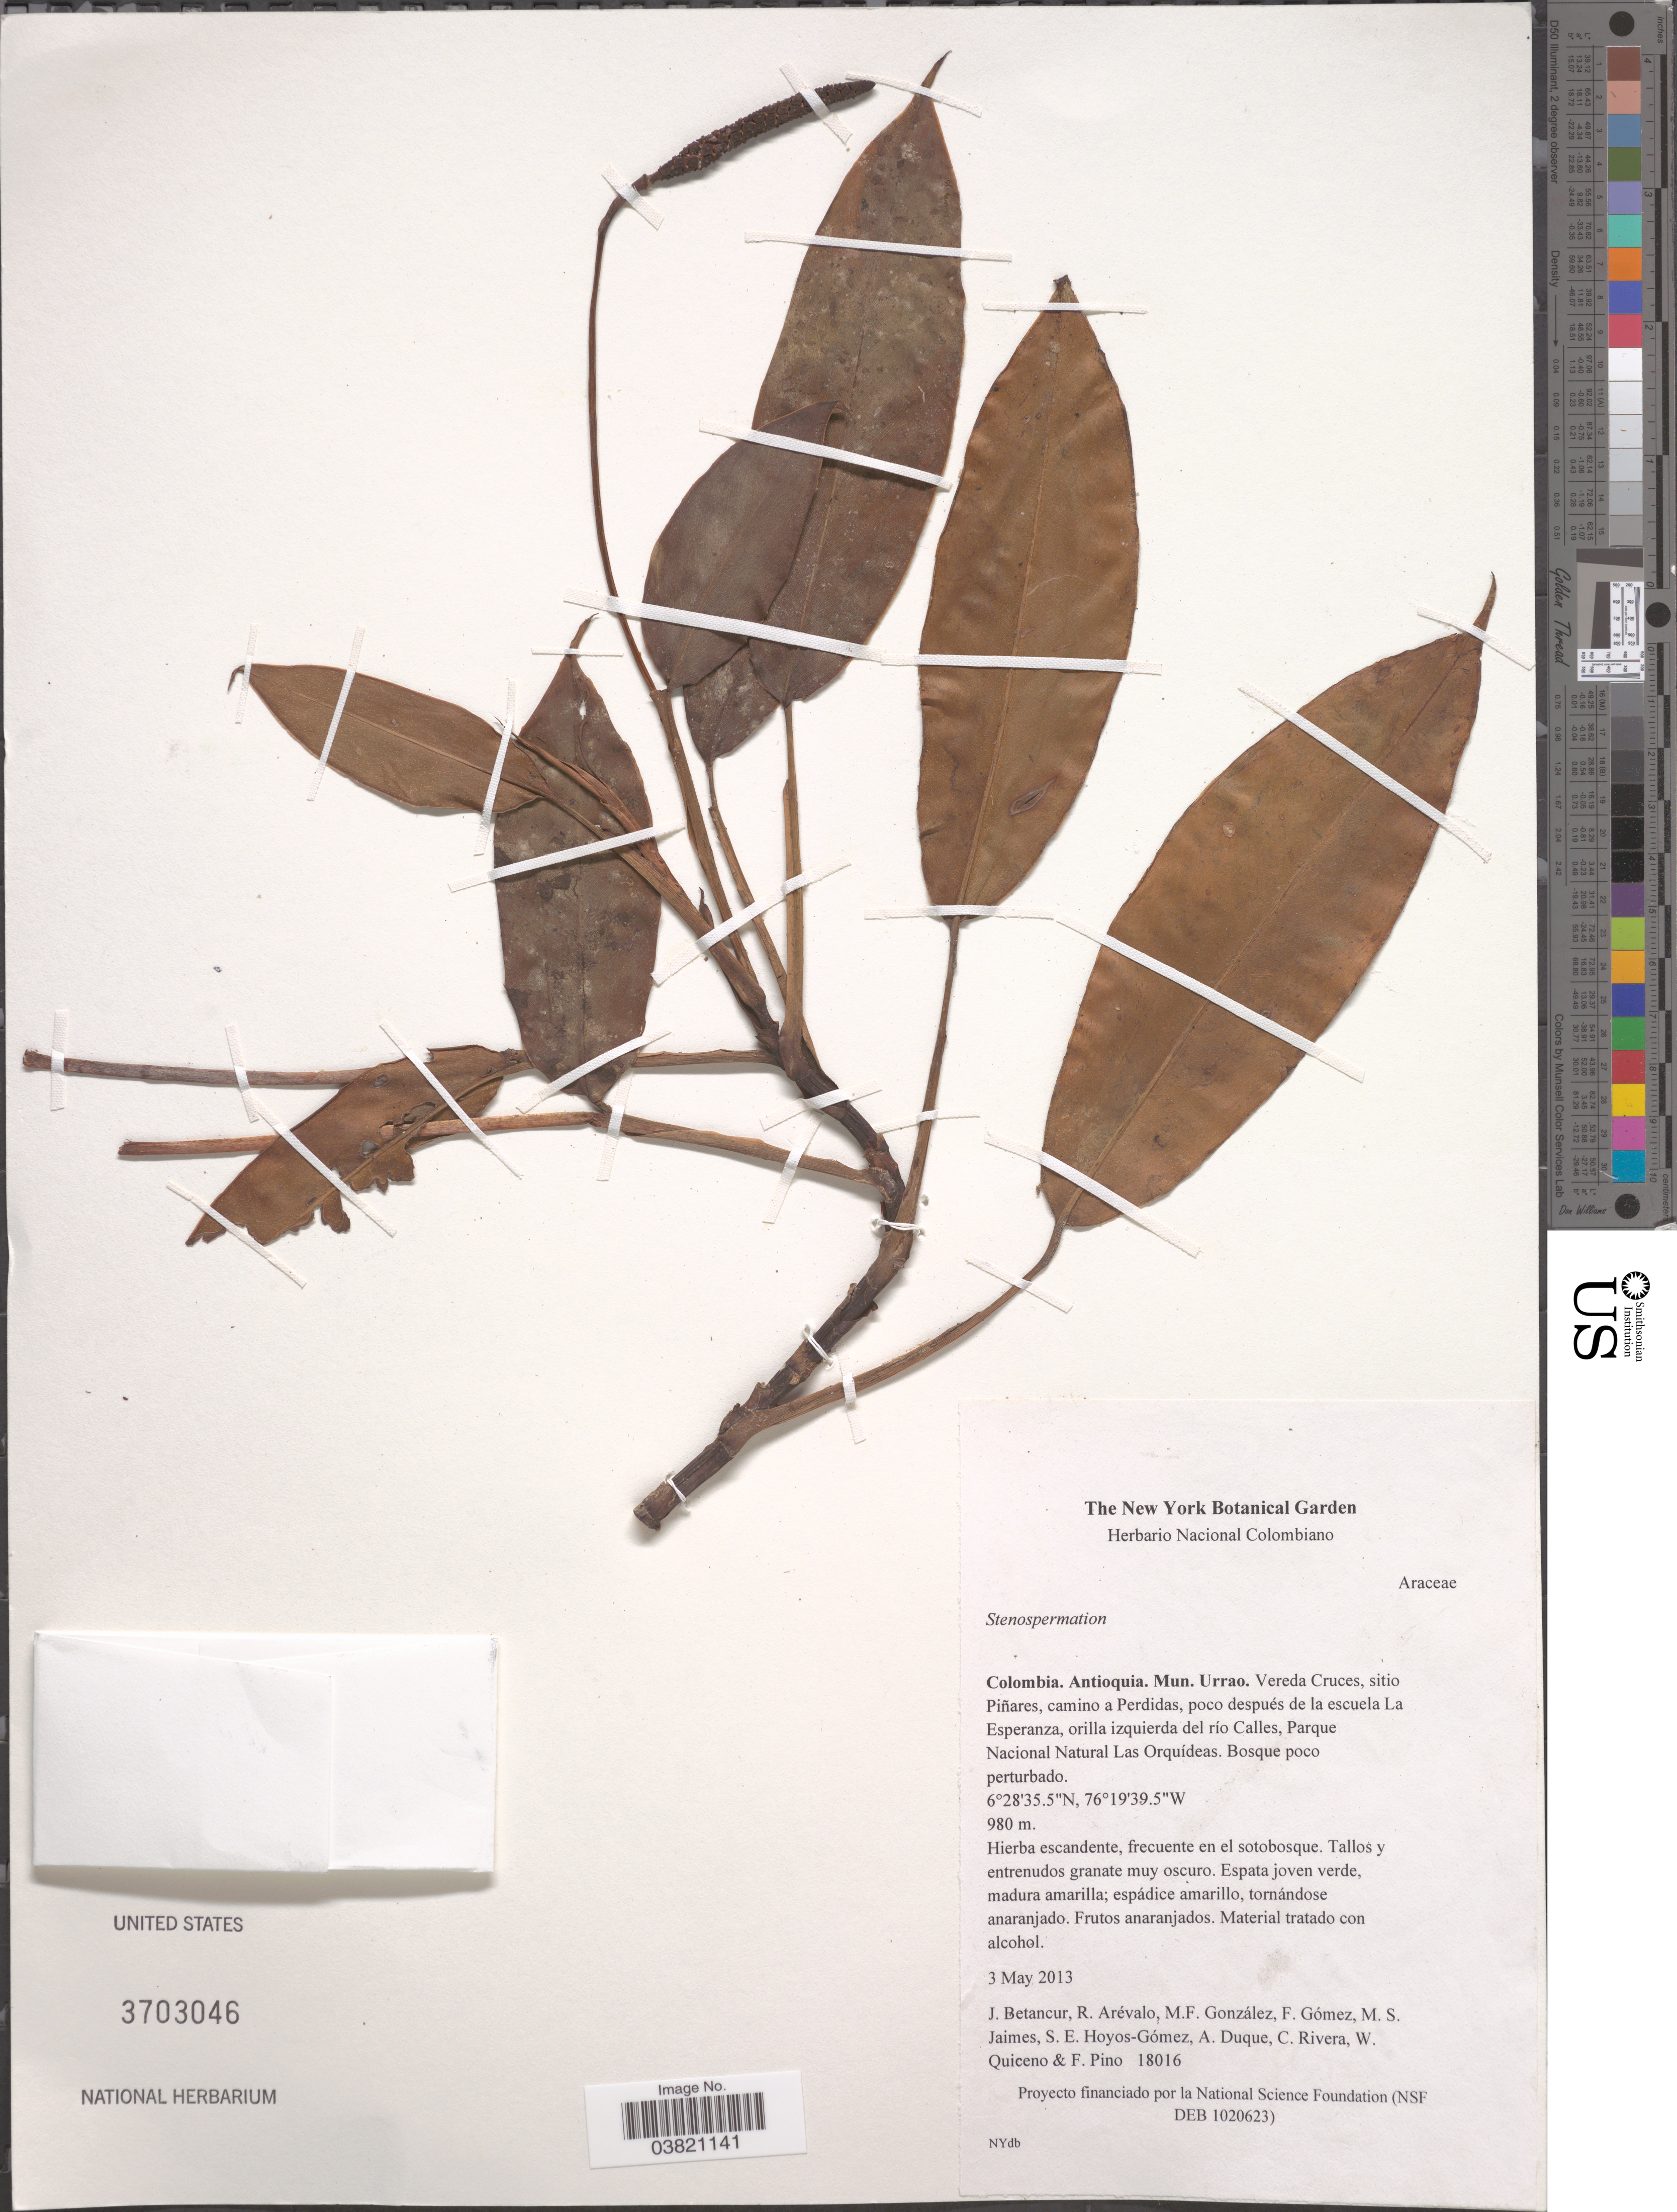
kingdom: Plantae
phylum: Tracheophyta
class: Liliopsida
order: Alismatales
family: Araceae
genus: Stenospermation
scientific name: Stenospermation sp.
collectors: J. Betancur, R. Arevalo, M. Gonzalez, F. Gomez & et al.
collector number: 18016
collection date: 2013-05-03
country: Colombia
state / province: Antioquia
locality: Mun. urrao. Vereda Cruces, sitio Piñares, camino a Perdidas, poco después de la escuela La Esperanza, orilla izquierda del río Calles, Parque Nacional Natural Las Osquídeas.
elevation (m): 980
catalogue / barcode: US 3703046